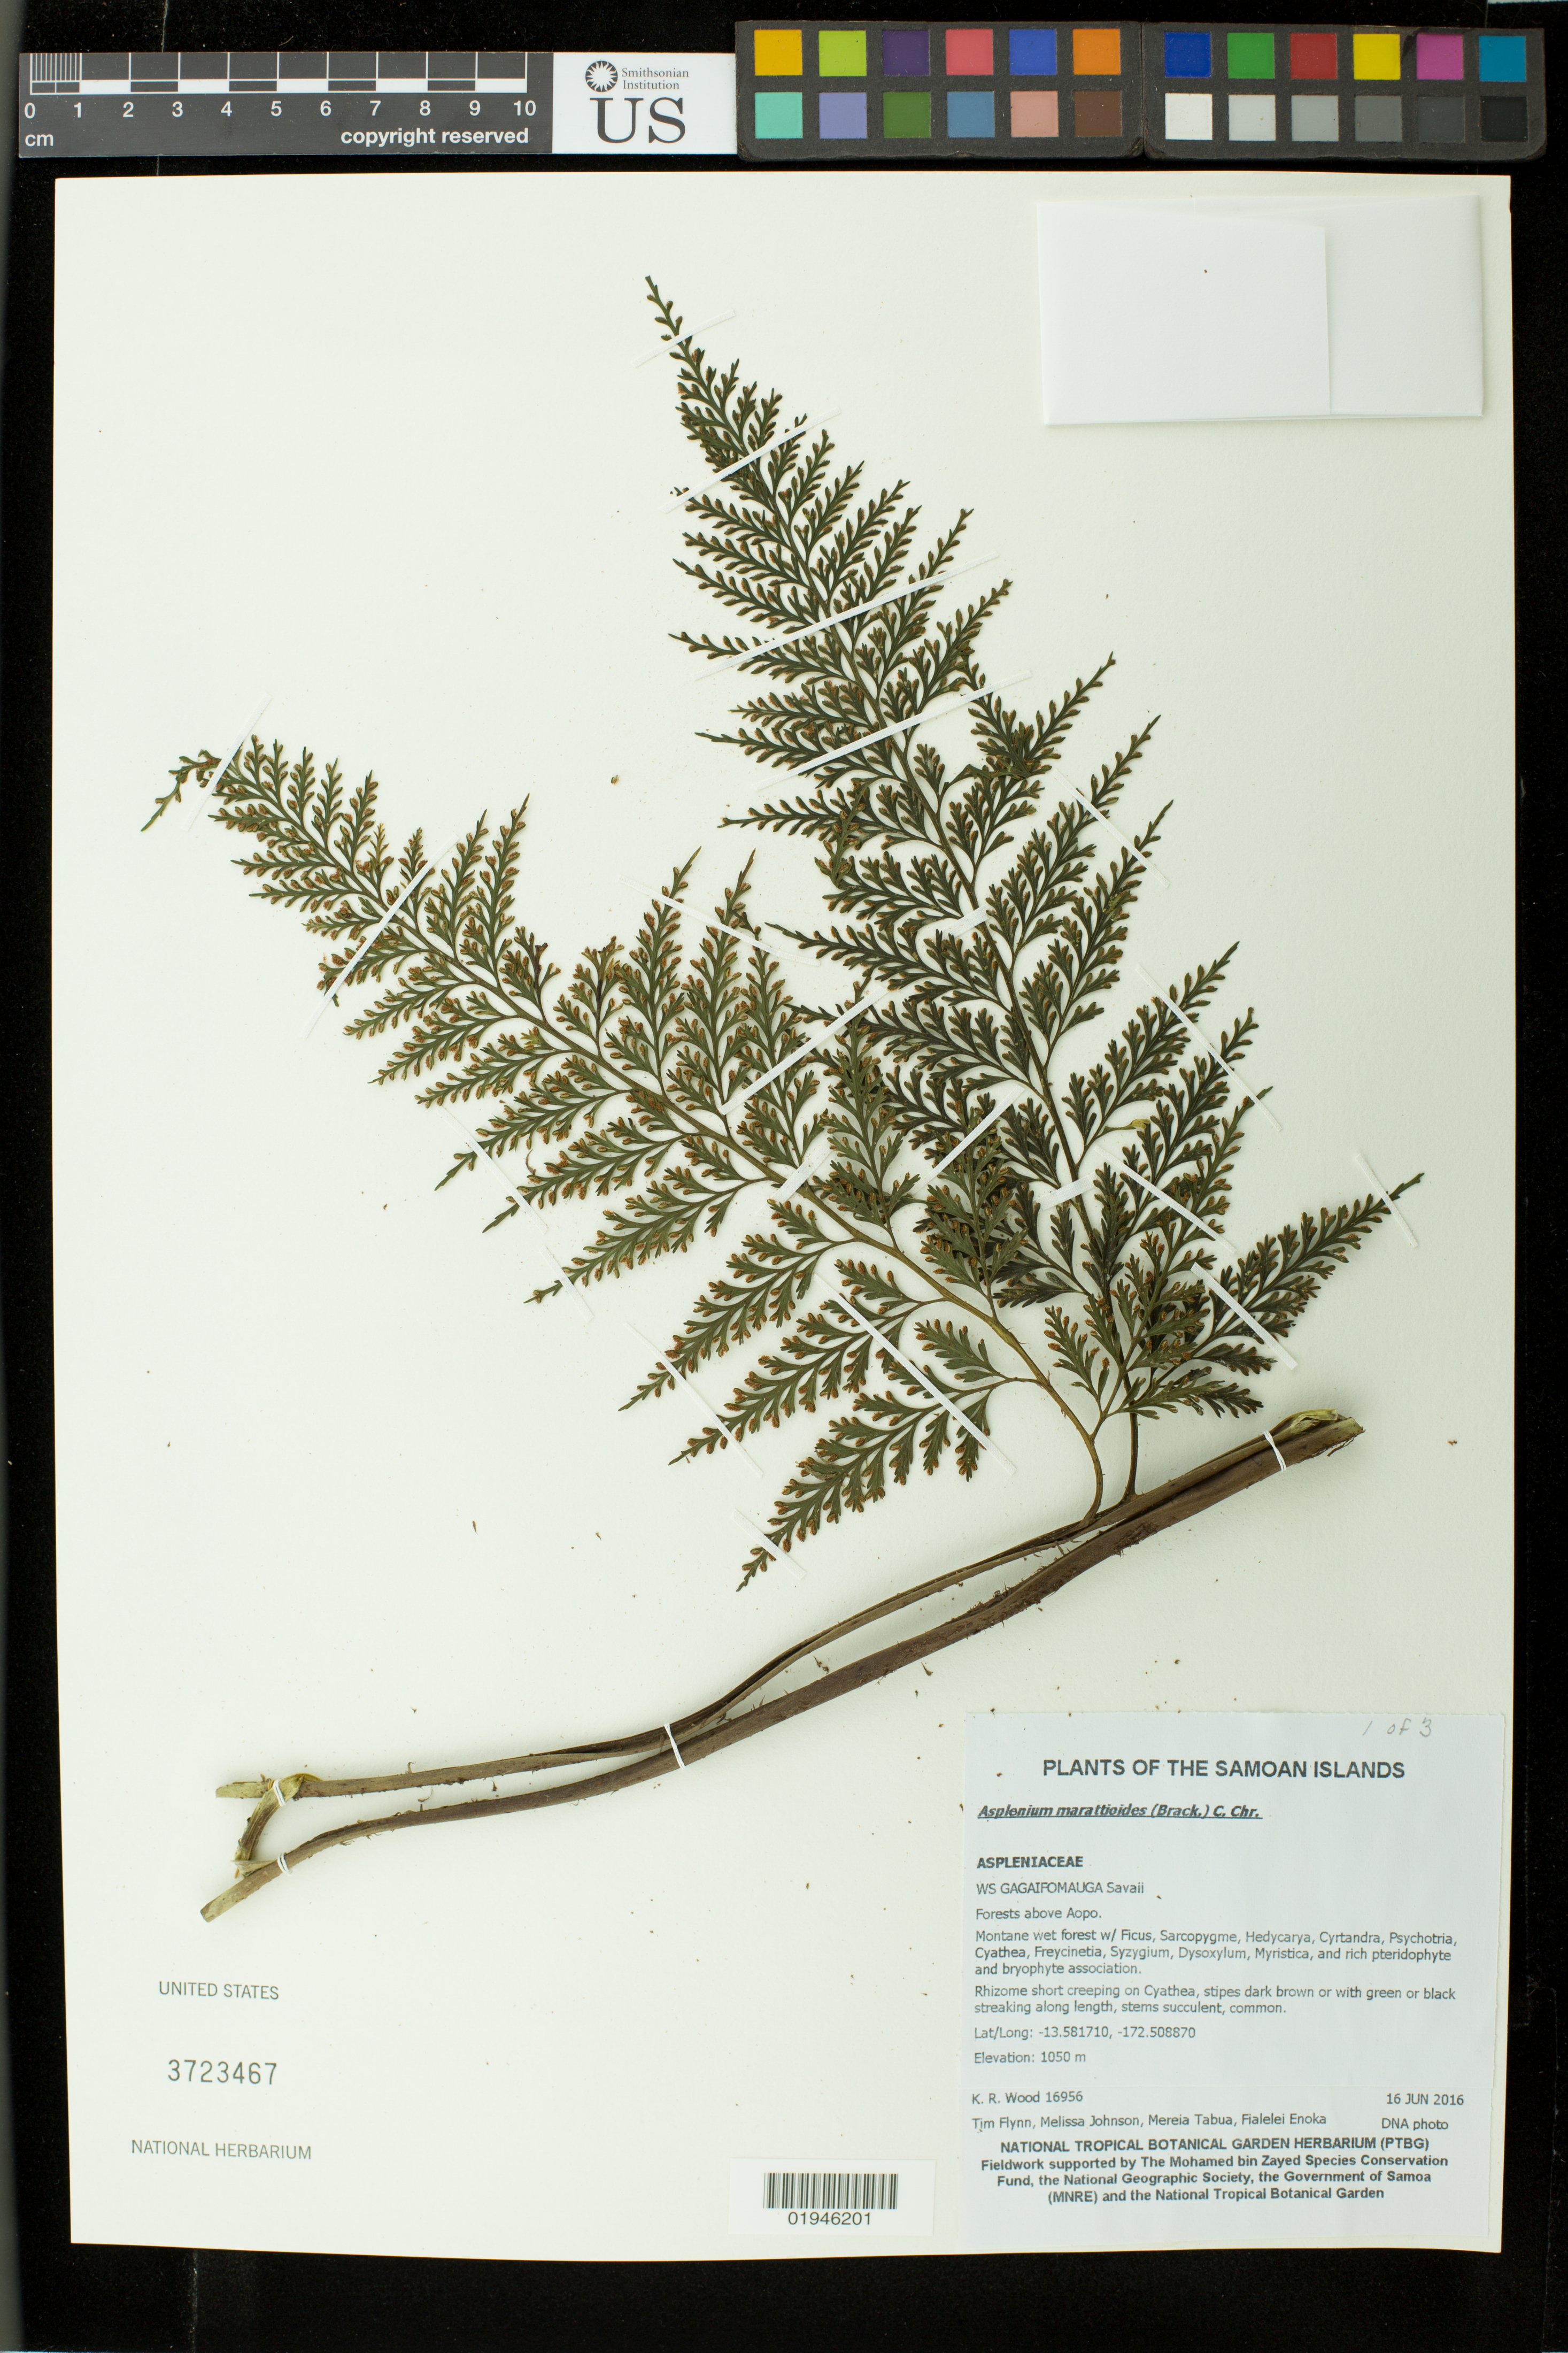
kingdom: Plantae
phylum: Tracheophyta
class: Polypodiopsida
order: Polypodiales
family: Aspleniaceae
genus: Asplenium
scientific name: Asplenium marattioides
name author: (Brack.) C. Chr.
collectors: K. R. Wood, T. W. Flynn, M. Johnson, M. Tabua & F. Enoka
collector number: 16956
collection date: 2016-06-16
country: Samoa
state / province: Gagaifomauga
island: Savai'i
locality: Savaii, Forests above Aopo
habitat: Montane wet forest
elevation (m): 1050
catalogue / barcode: US 3723467